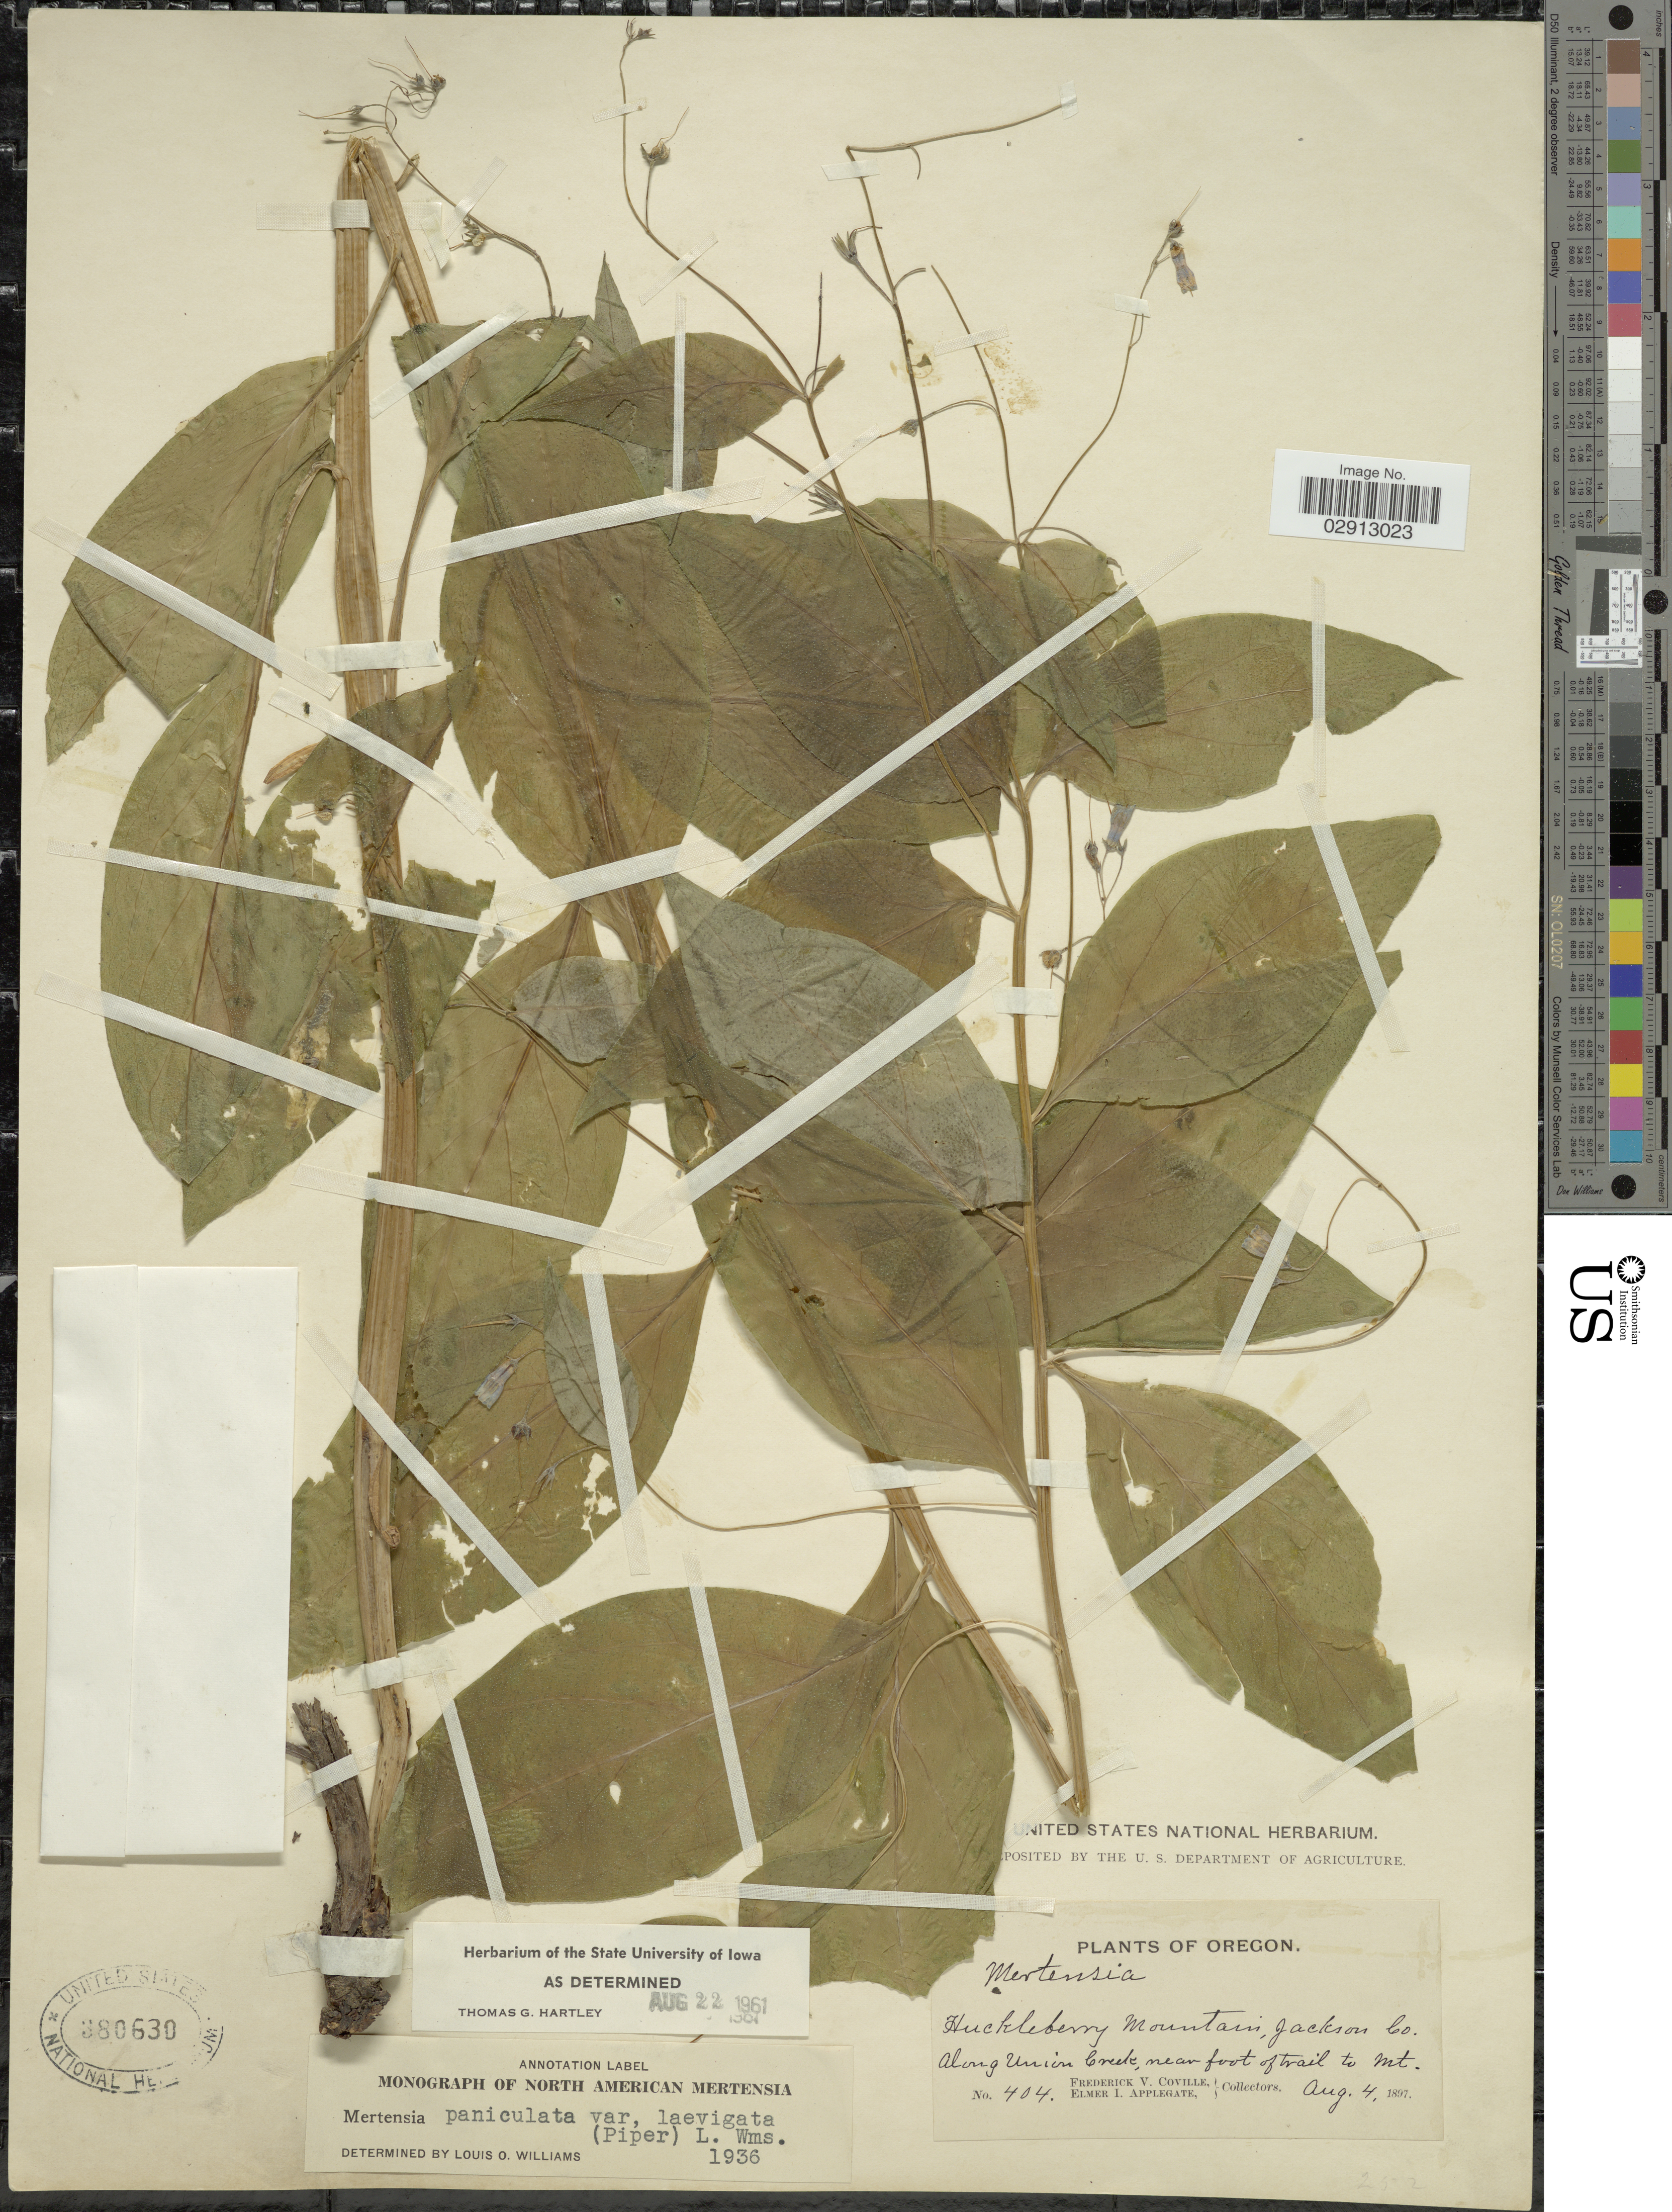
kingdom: Plantae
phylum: Tracheophyta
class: Magnoliopsida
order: Boraginales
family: Boraginaceae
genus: Mertensia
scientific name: Mertensia paniculata var. laevigata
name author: (Piper) L.O. Williams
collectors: F. V. Coville & E. I. Applegate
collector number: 404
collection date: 1897-08-04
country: United States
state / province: Oregon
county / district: Jackson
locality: Huckleberry Mountain, Jackson Co. Along Union Creek, near foot of trail to Mt.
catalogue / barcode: US 380630